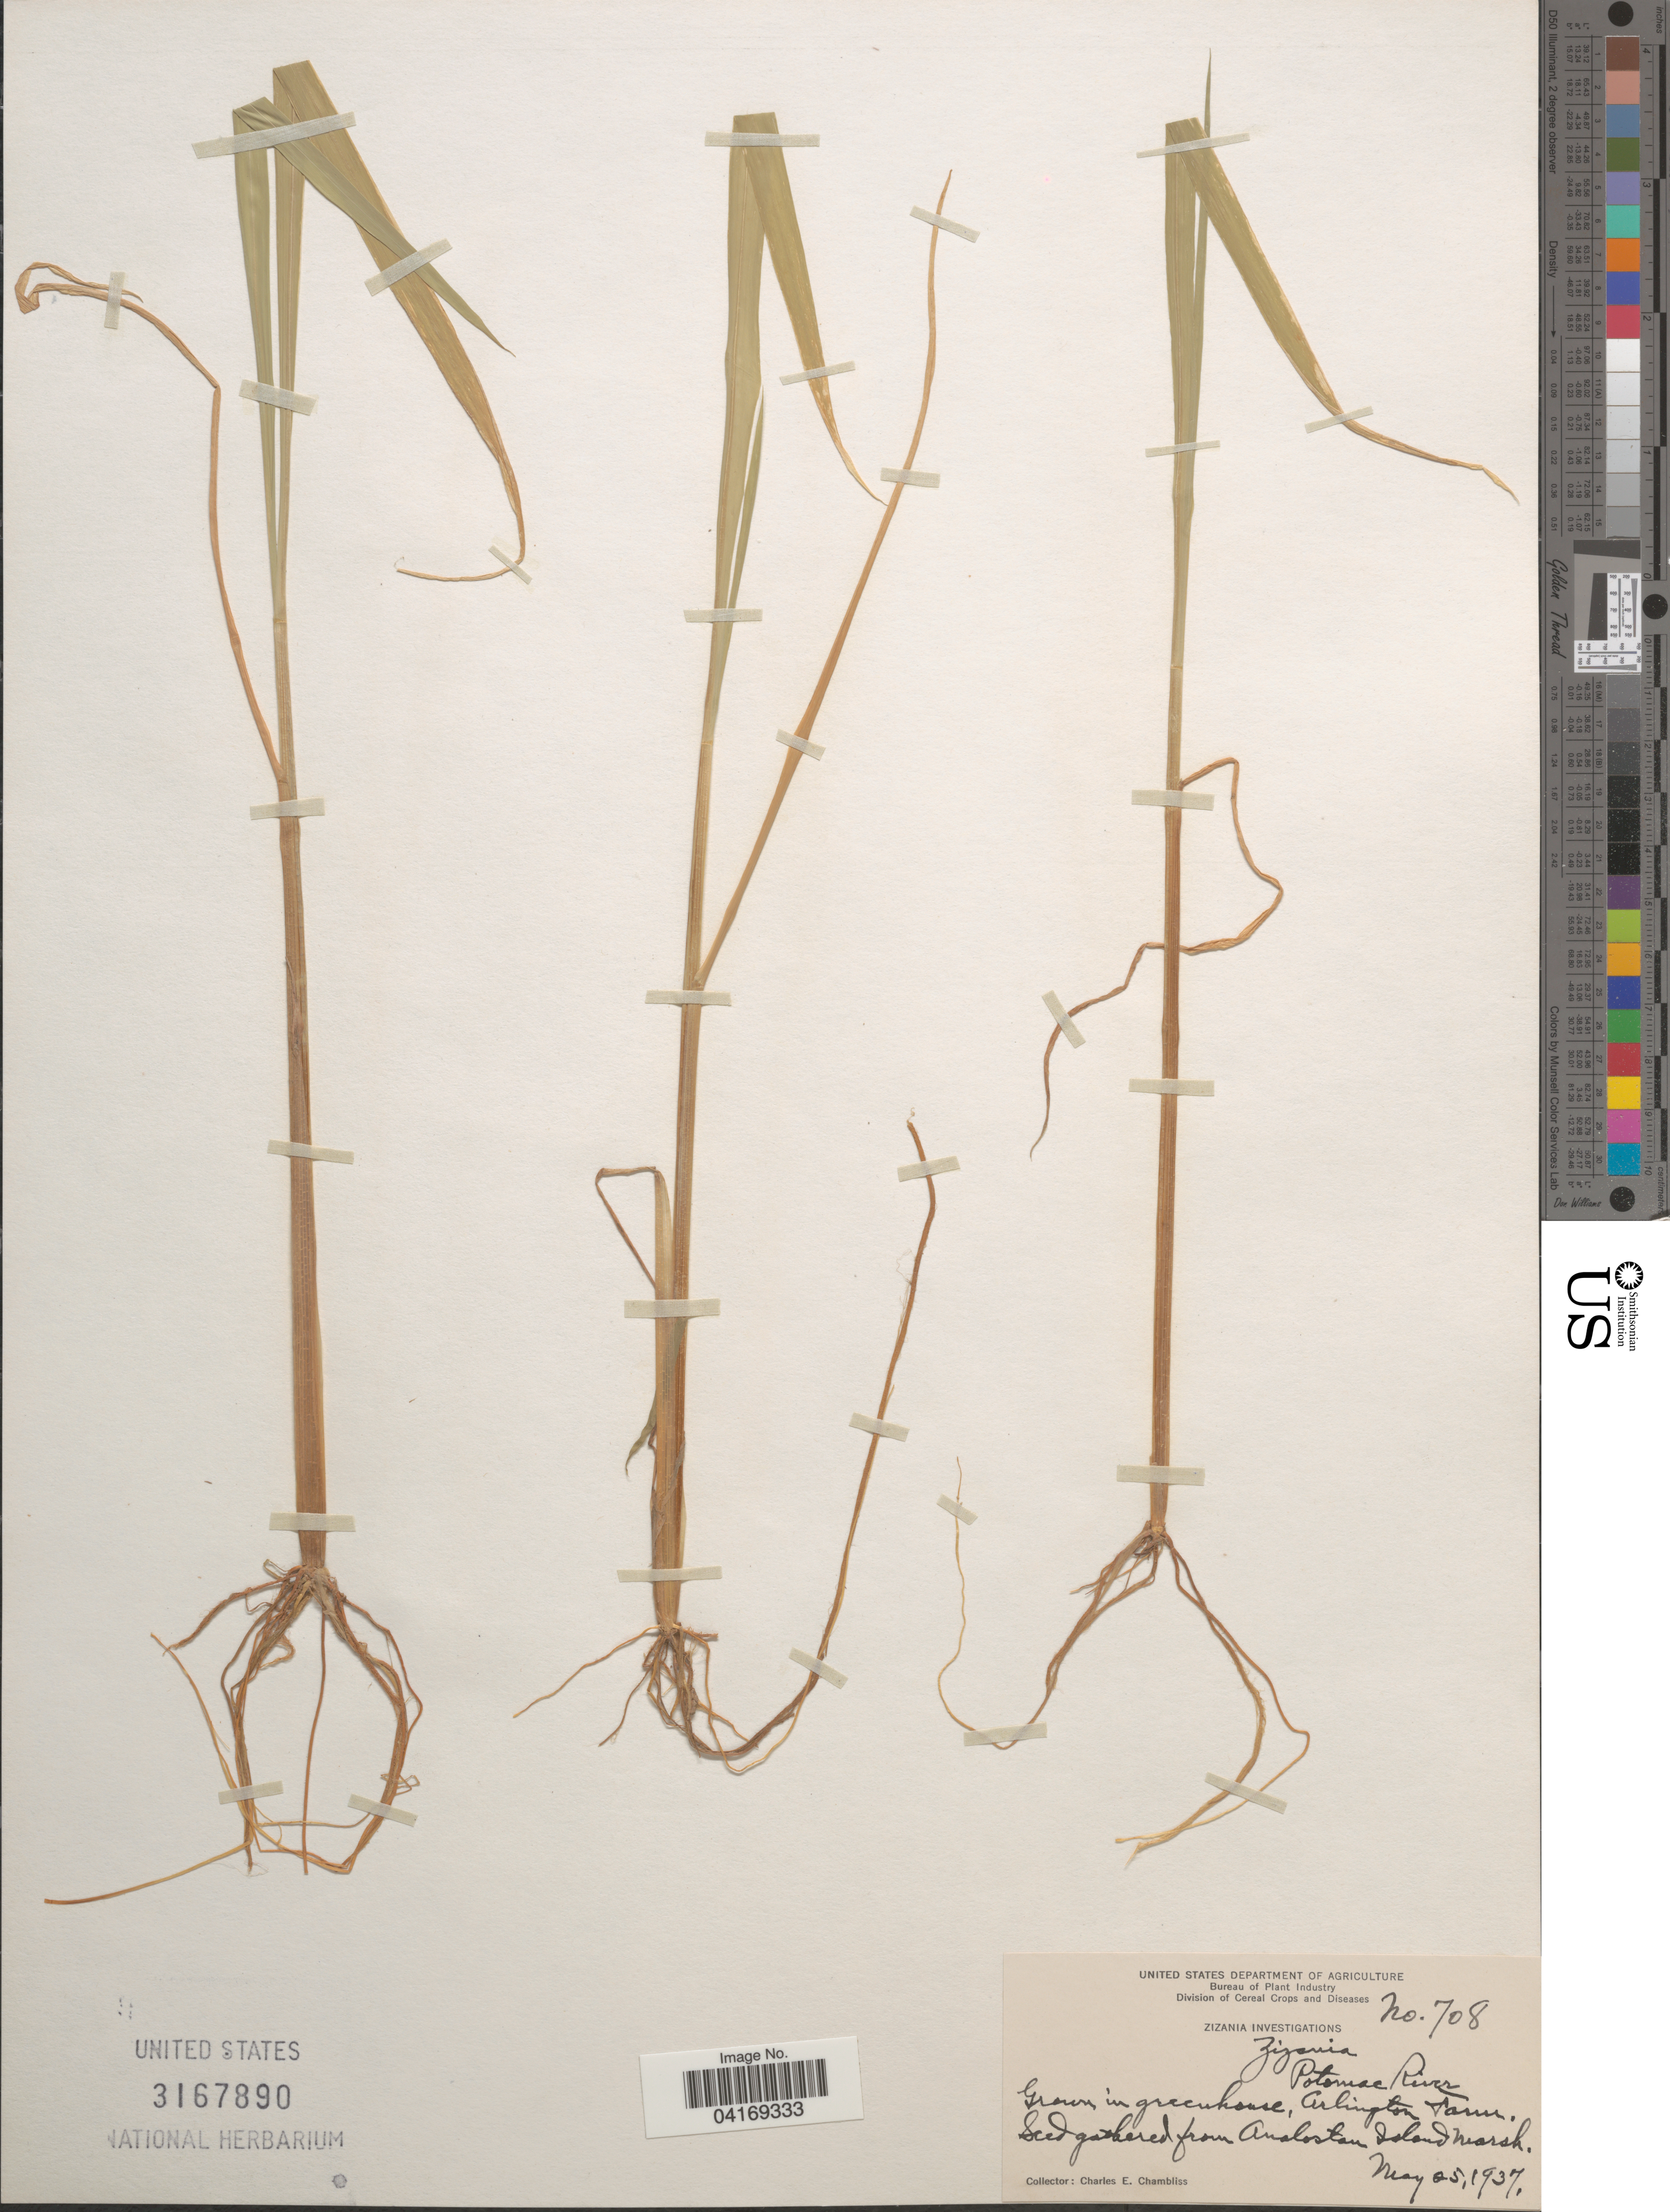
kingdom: Plantae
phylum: Tracheophyta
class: Liliopsida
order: Poales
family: Poaceae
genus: Zizania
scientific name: Zizania sp.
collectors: C. Chambliss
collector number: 708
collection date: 1937-05-25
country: United States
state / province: Virginia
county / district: Arlington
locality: In greenhouse, Arlington Farm.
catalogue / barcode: US 3167890